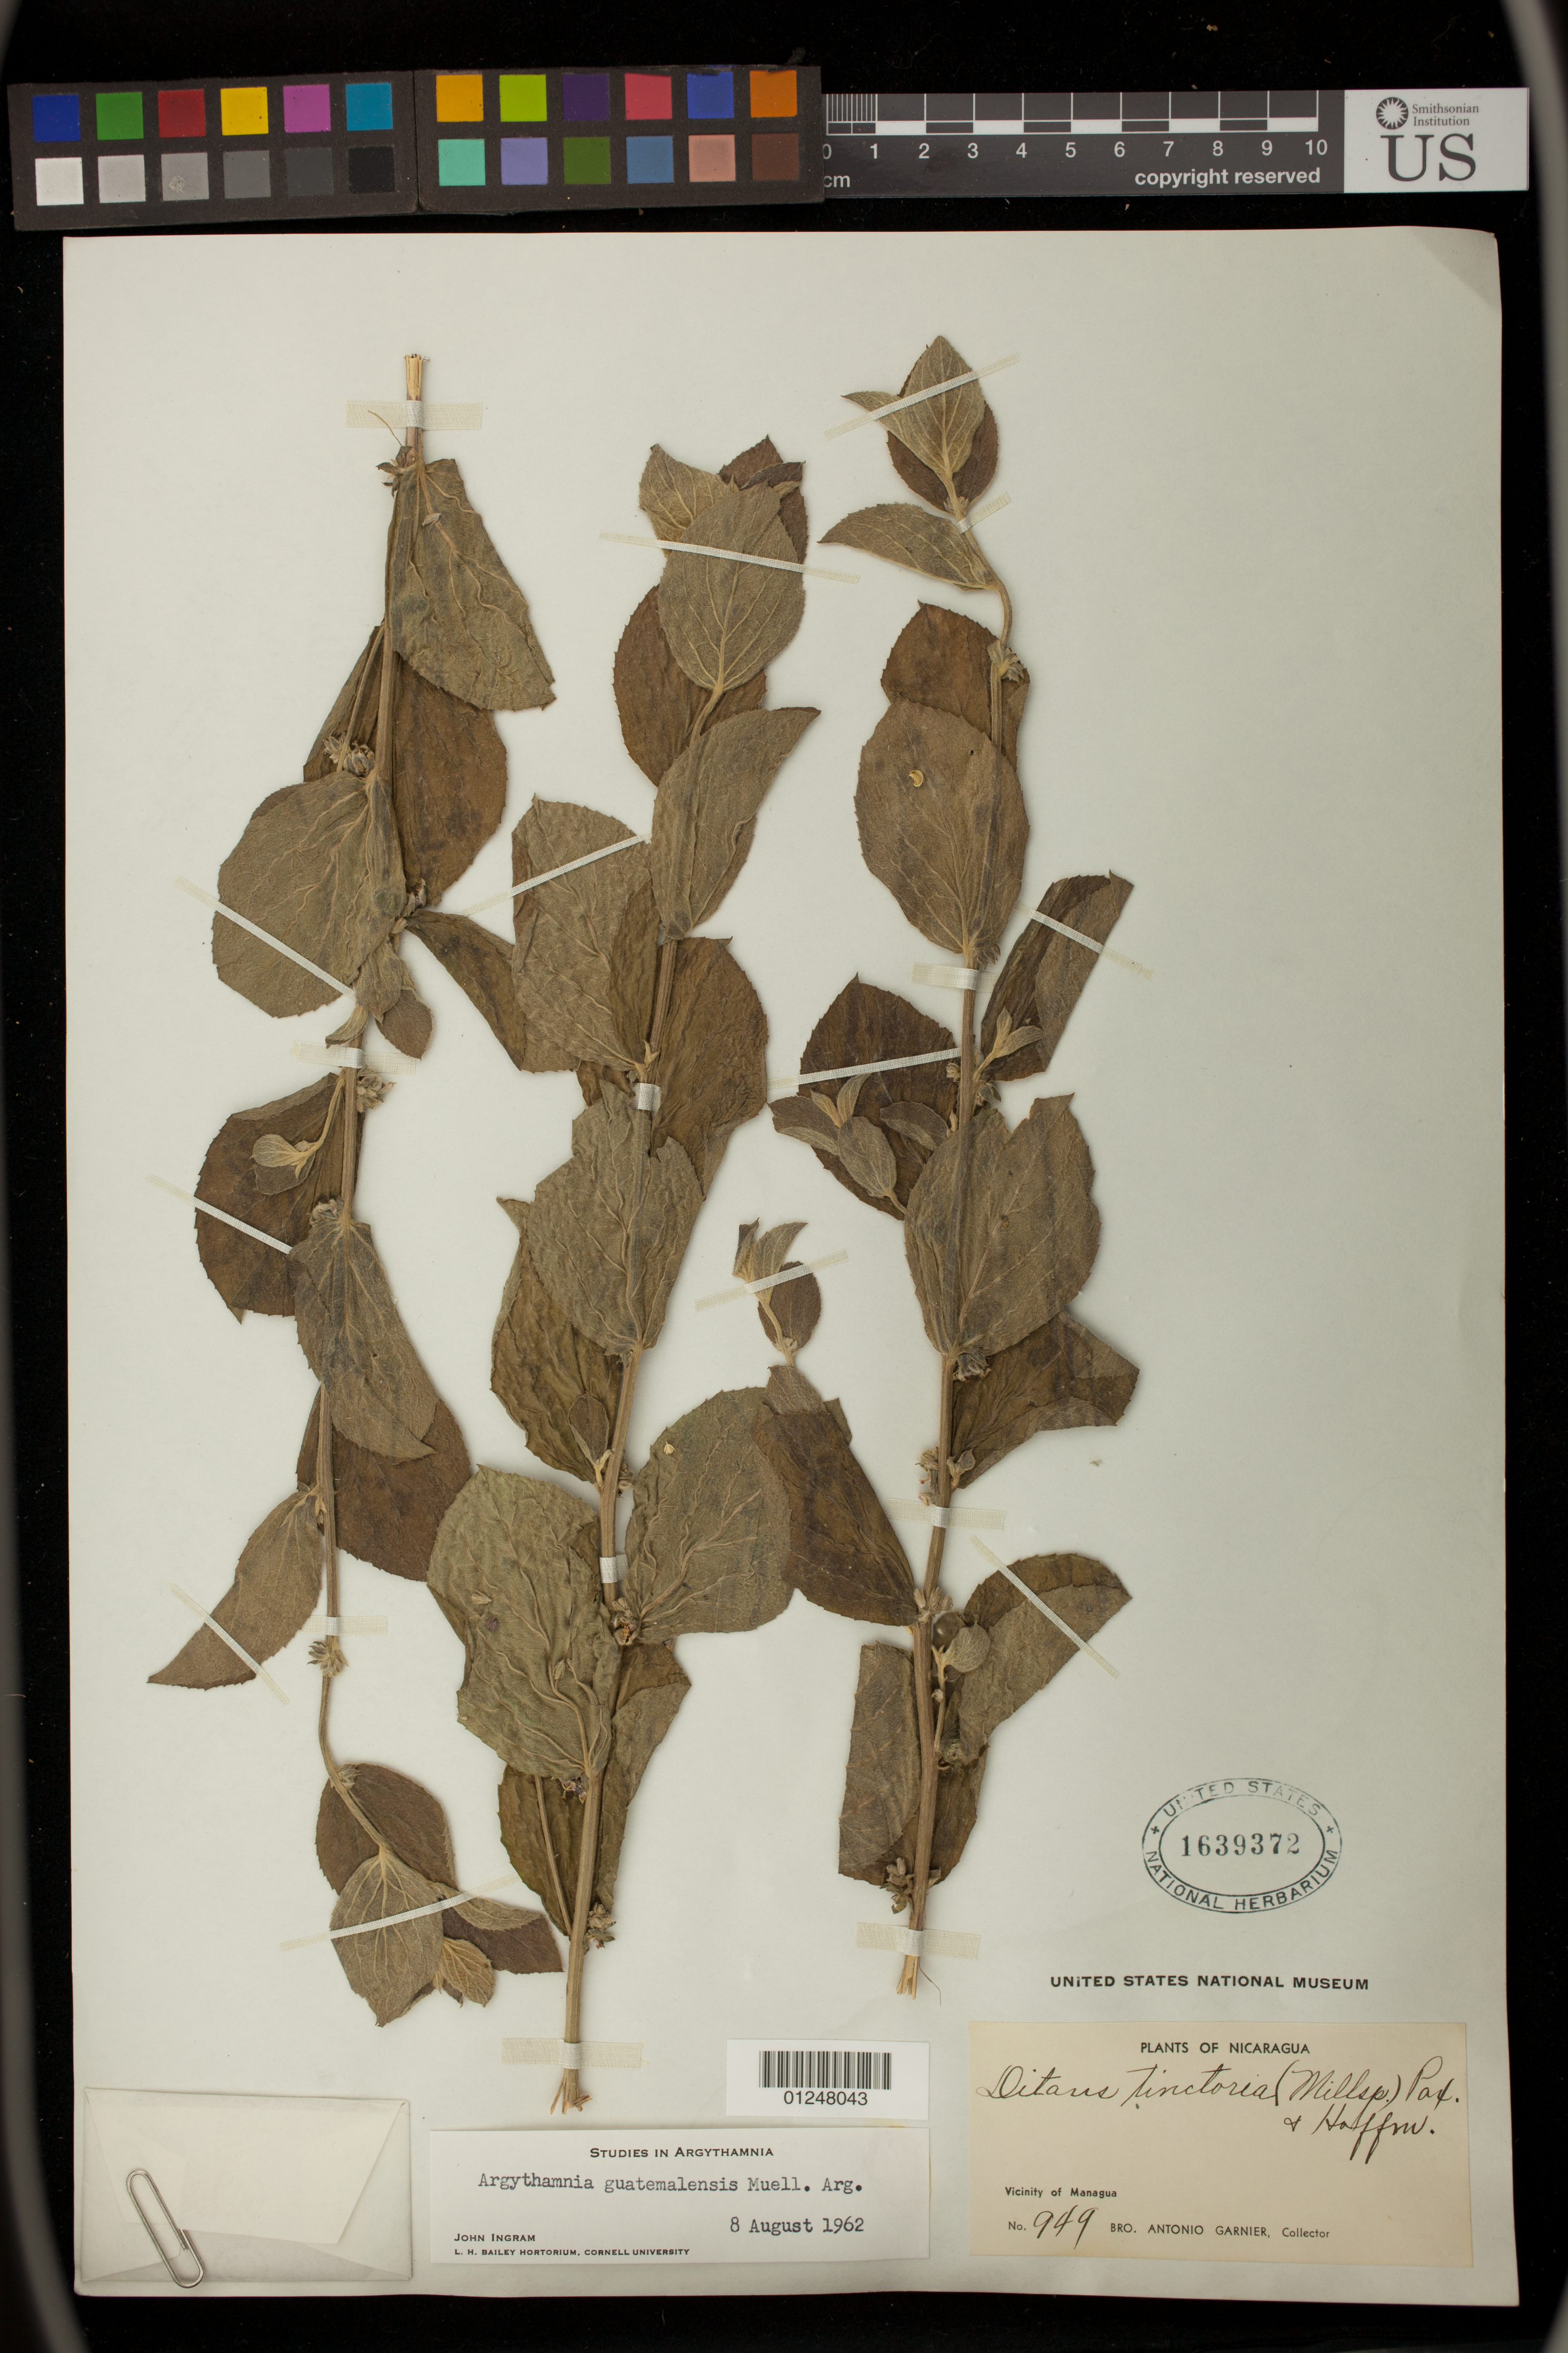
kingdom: Plantae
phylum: Tracheophyta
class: Magnoliopsida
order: Malpighiales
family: Euphorbiaceae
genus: Ditaxis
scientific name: Ditaxis guatemalensis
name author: (Müll. Arg.) Pax & K. Hoffm.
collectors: Bro. A. Garnier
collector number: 949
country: Nicaragua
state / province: Managua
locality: Vicinity of Managua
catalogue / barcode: US 1639372